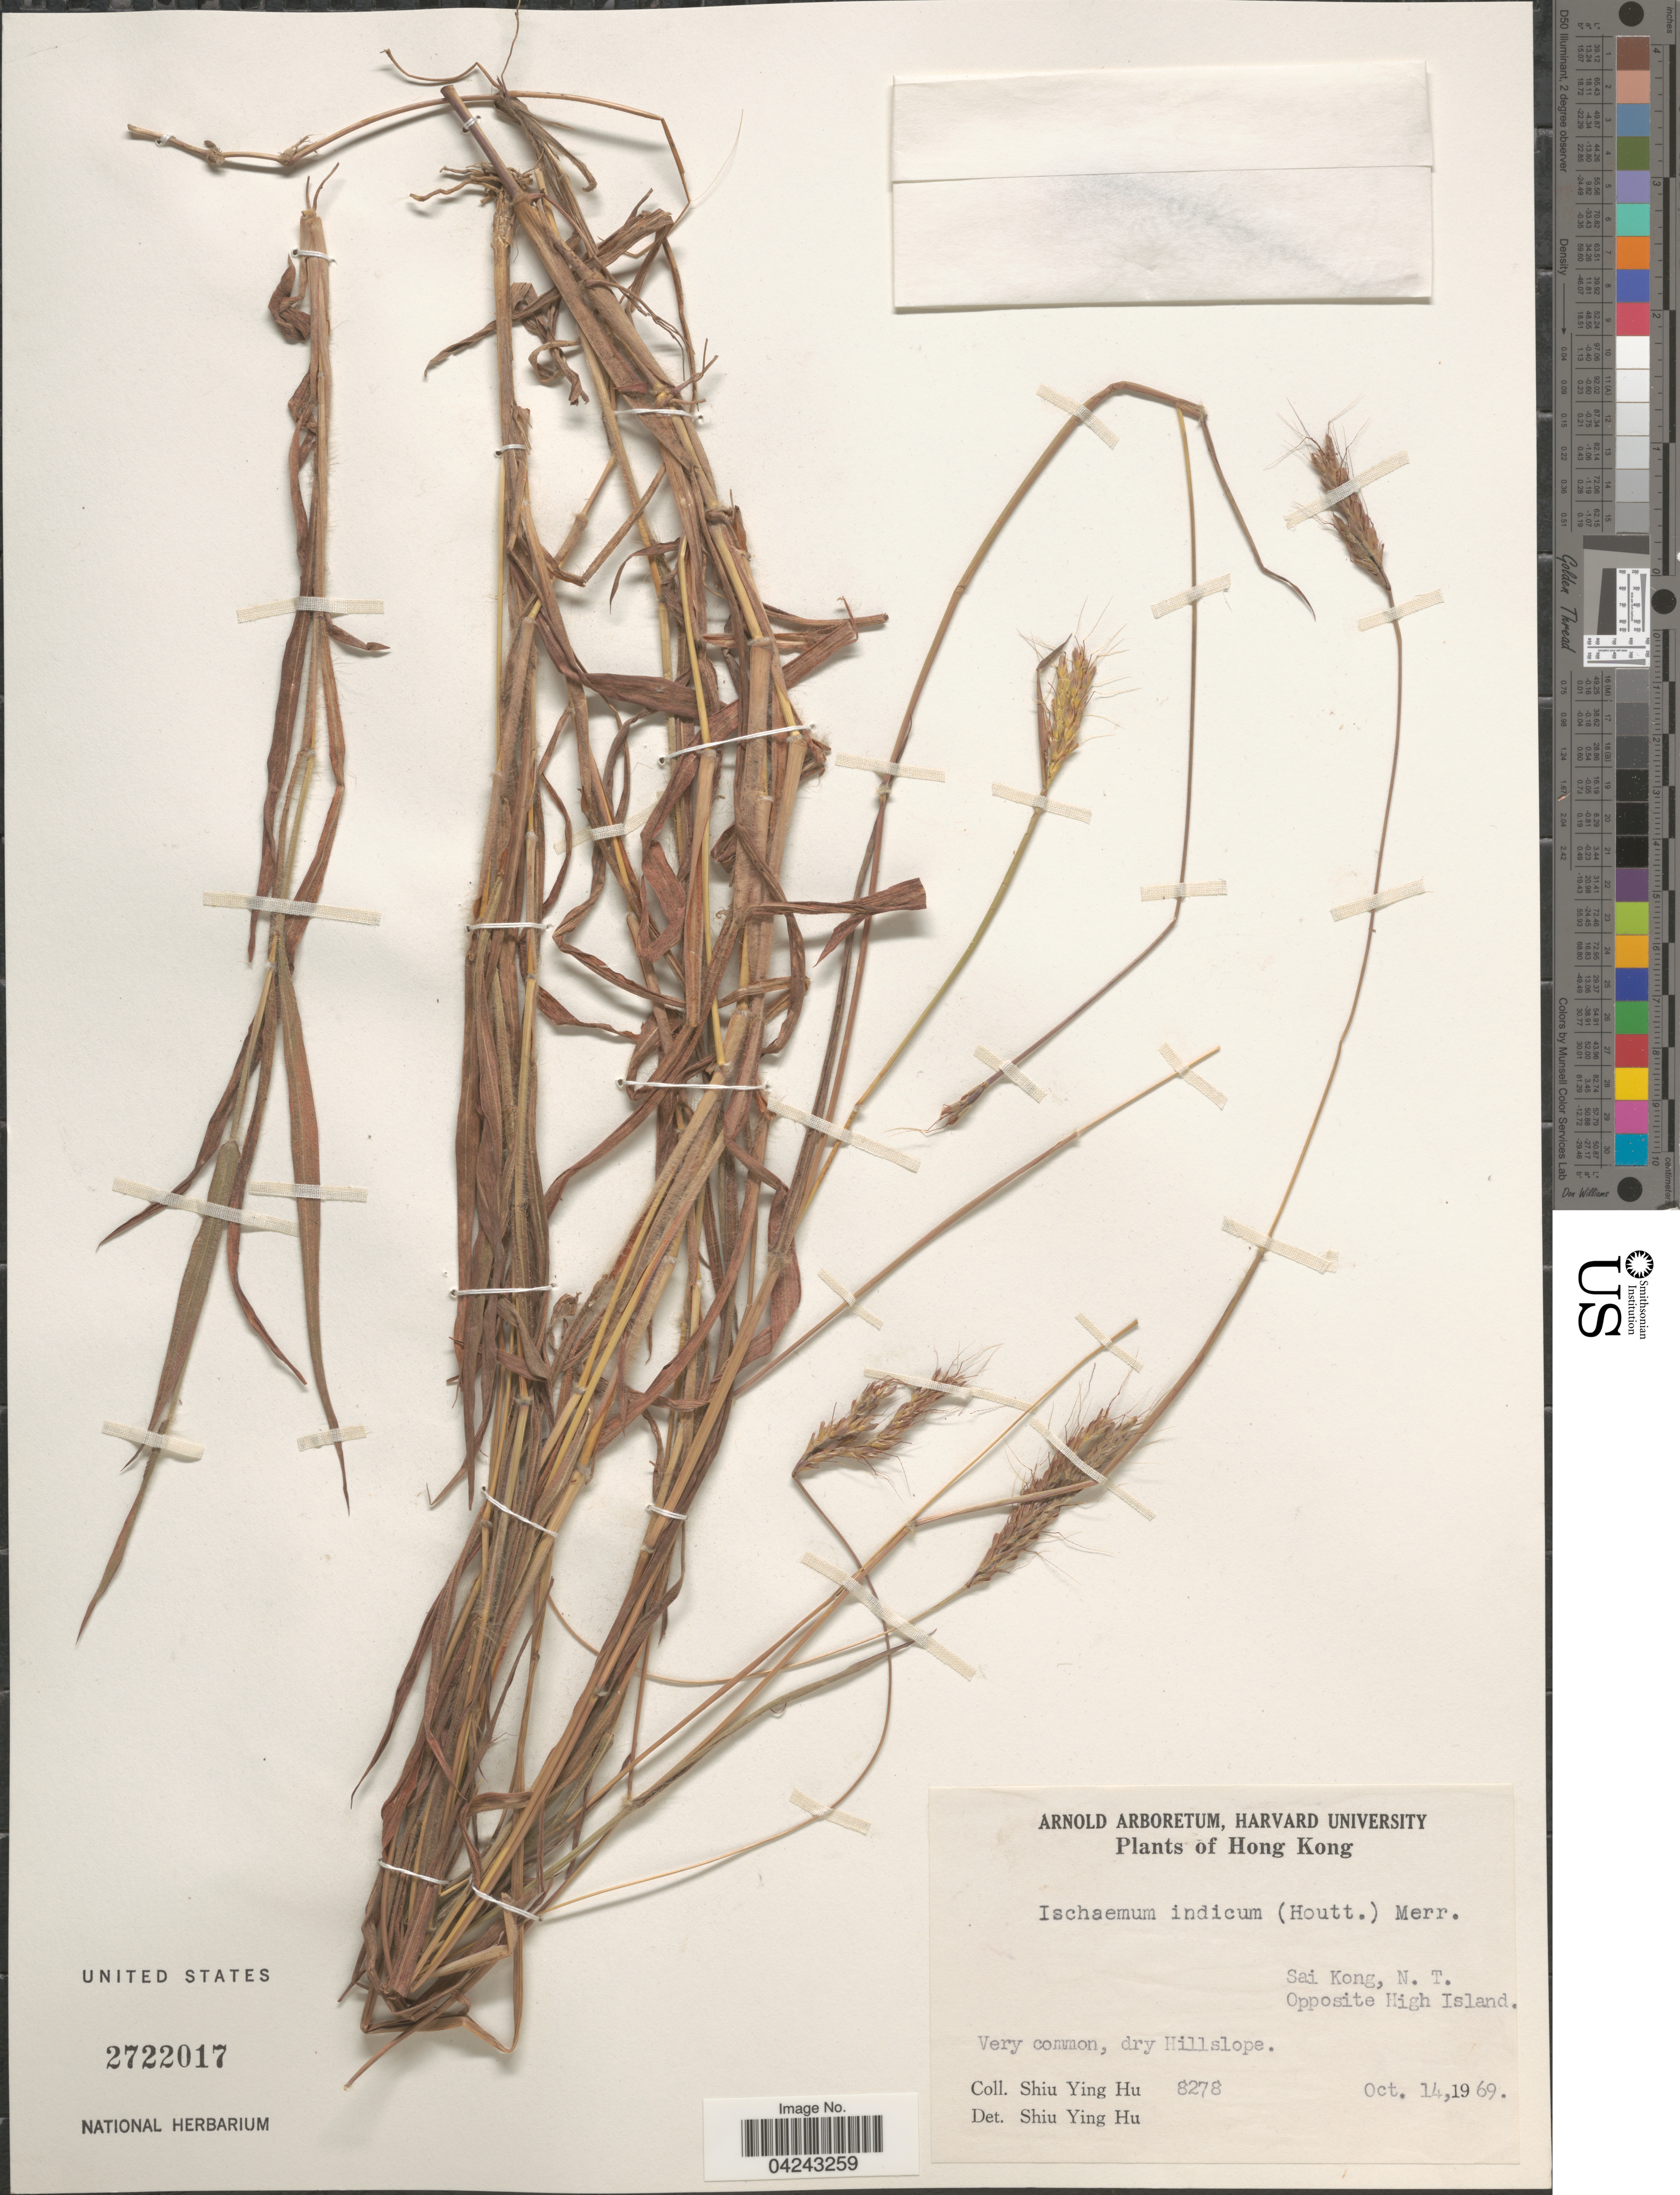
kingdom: Plantae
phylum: Tracheophyta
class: Liliopsida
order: Poales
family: Poaceae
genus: Ischaemum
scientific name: Ischaemum ciliare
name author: Retz.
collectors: S. Y. Hu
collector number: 8278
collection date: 1969-10-14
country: China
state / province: Hong Kong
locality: Sai Kong, N. T. Opposite High Island.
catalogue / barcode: US 2722017